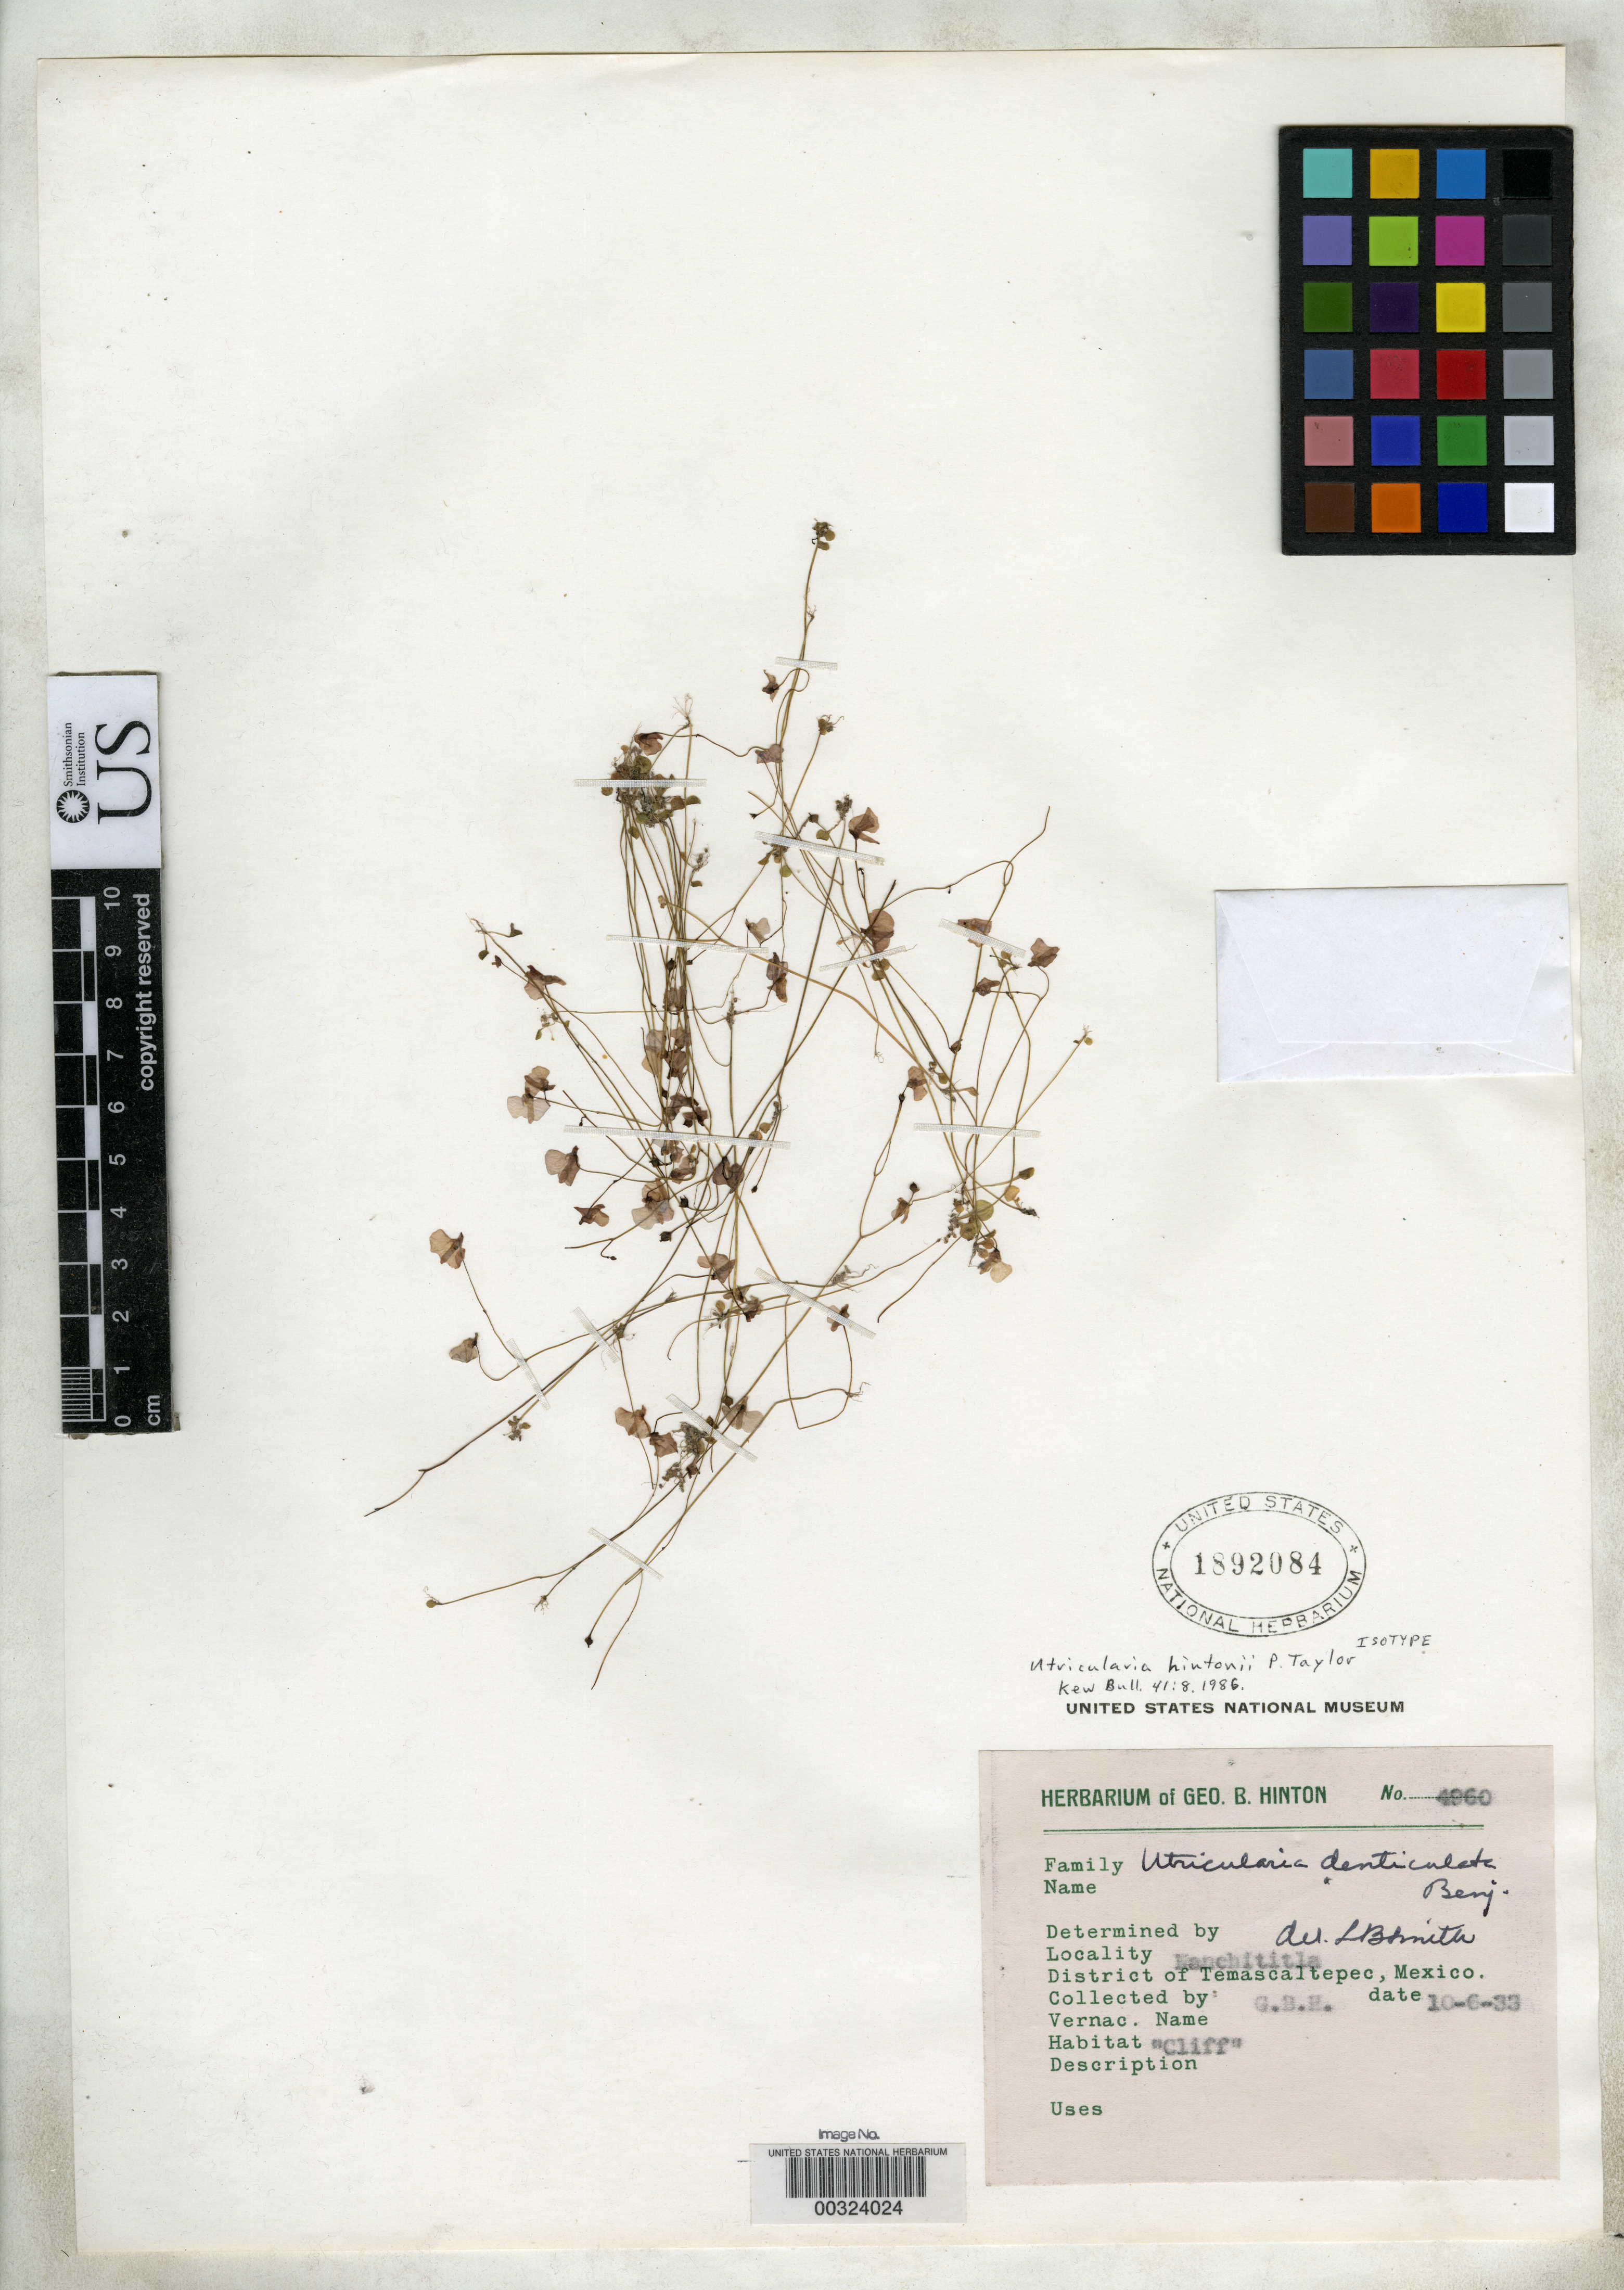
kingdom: Plantae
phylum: Tracheophyta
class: Magnoliopsida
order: Lamiales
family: Lentibulariaceae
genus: Utricularia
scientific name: Utricularia hintonii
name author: P. Taylor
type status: Isotype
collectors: G. B. Hinton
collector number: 4960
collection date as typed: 10 Jun 1933 or 06 Oct 1933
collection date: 1933-06-10 or 1933-10-06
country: Mexico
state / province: México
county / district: Temascaltepec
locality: Nanchititla.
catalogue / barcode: US 1892084